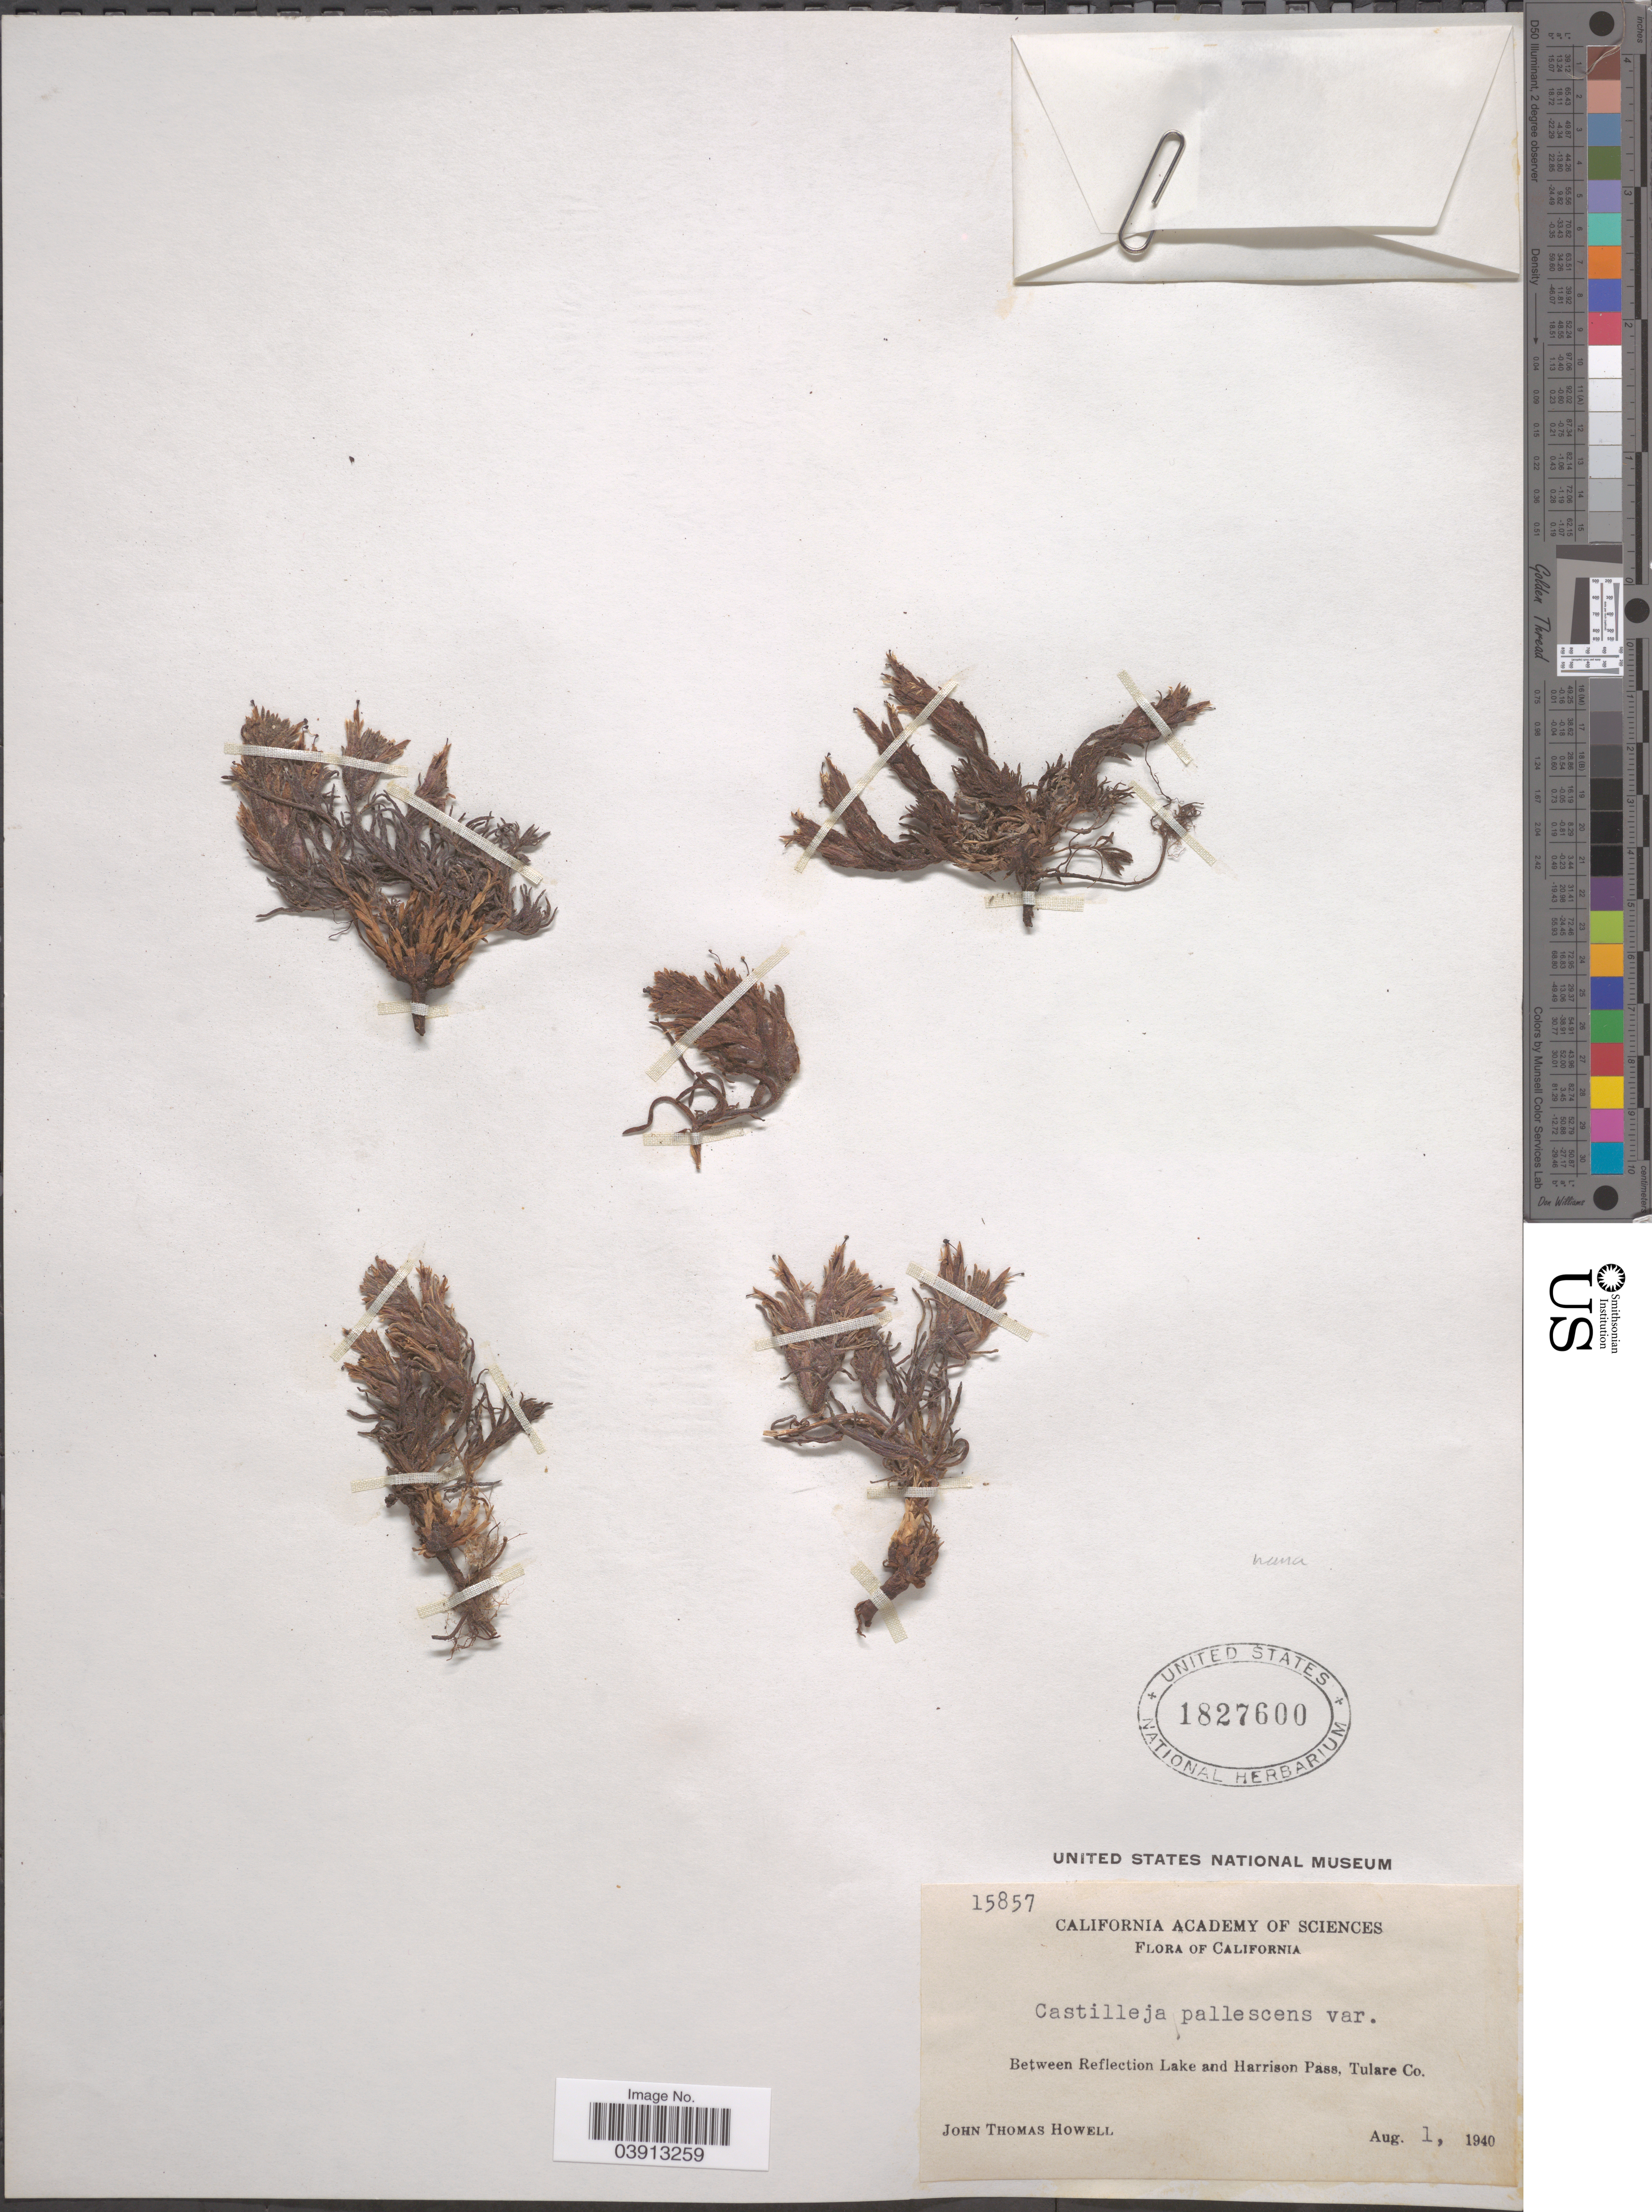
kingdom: Plantae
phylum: Tracheophyta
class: Magnoliopsida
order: Lamiales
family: Orobanchaceae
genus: Castilleja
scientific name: Castilleja nana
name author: Eastw.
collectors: J. T. Howell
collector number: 15857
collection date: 1940-08-01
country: United States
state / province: California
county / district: Tulare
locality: Between Reflection Lake and Harrison Pass, Tulare Co.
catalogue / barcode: US 1827600